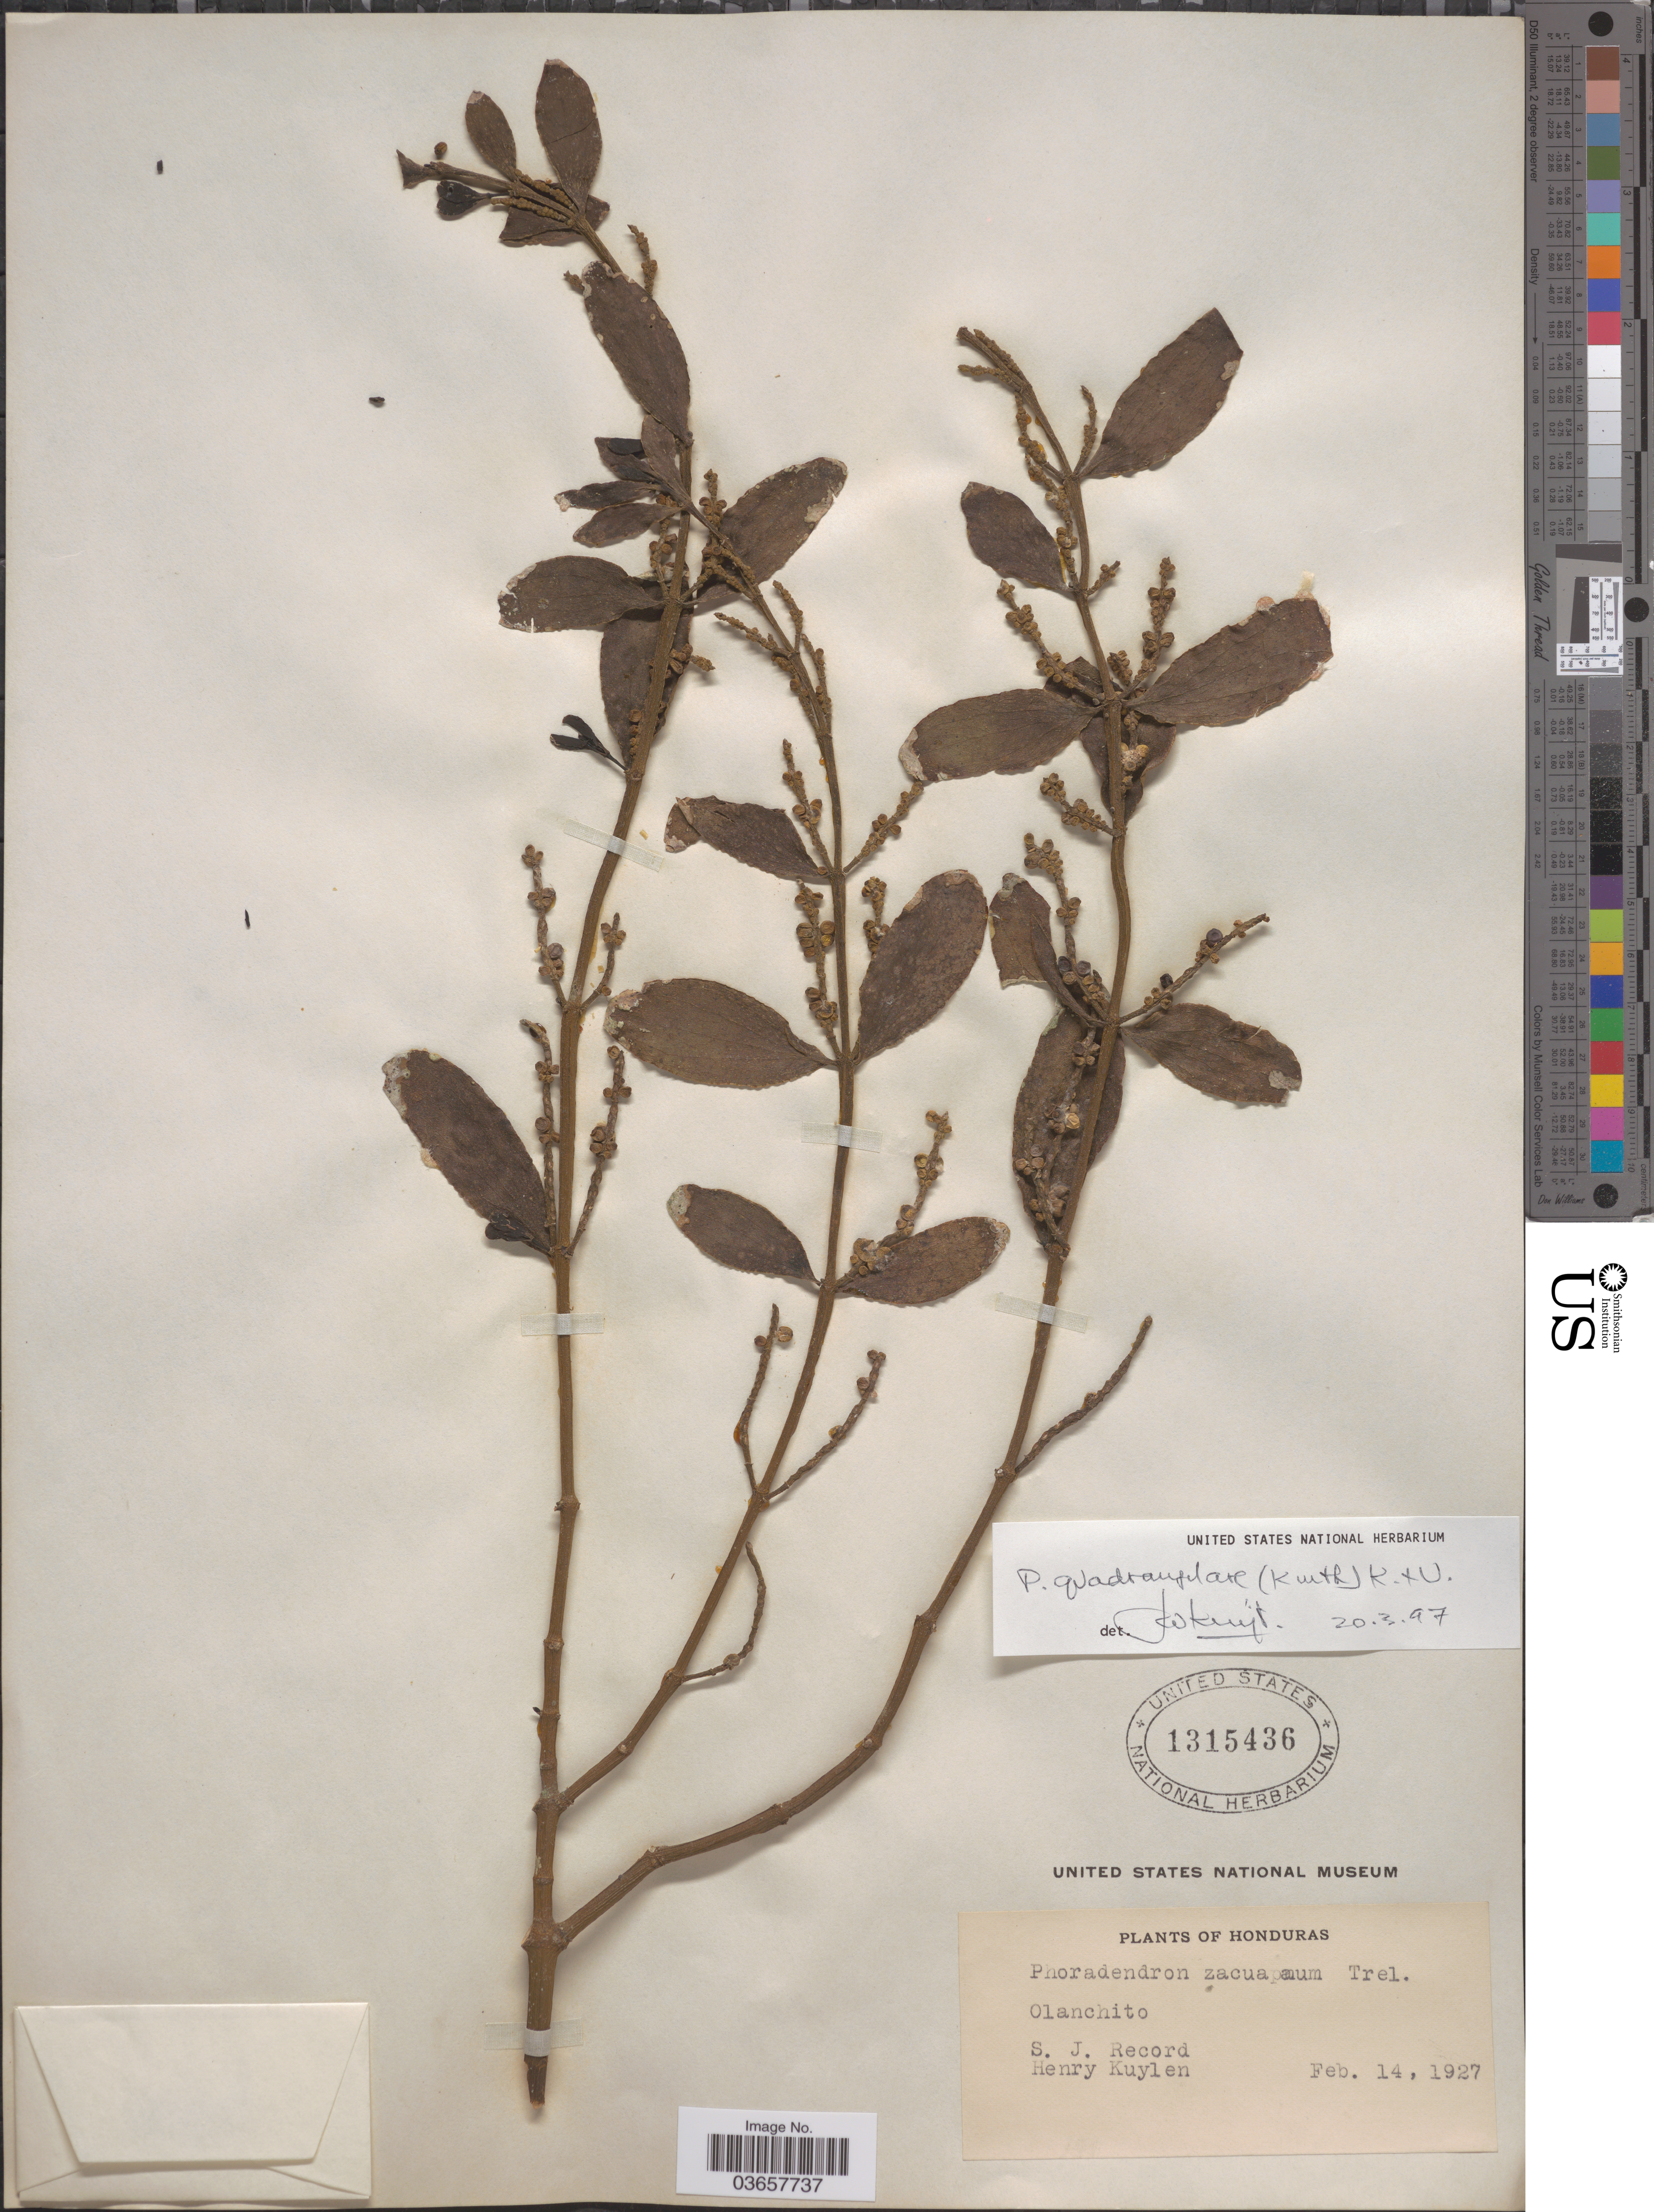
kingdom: Plantae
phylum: Tracheophyta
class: Magnoliopsida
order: Santalales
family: Viscaceae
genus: Phoradendron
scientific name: Phoradendron quadrangulare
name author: (Kunth) Griseb.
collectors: S. J. Record & H. Kuylen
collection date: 1927-02-14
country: Honduras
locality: Olanchito.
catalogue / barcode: US 1315436